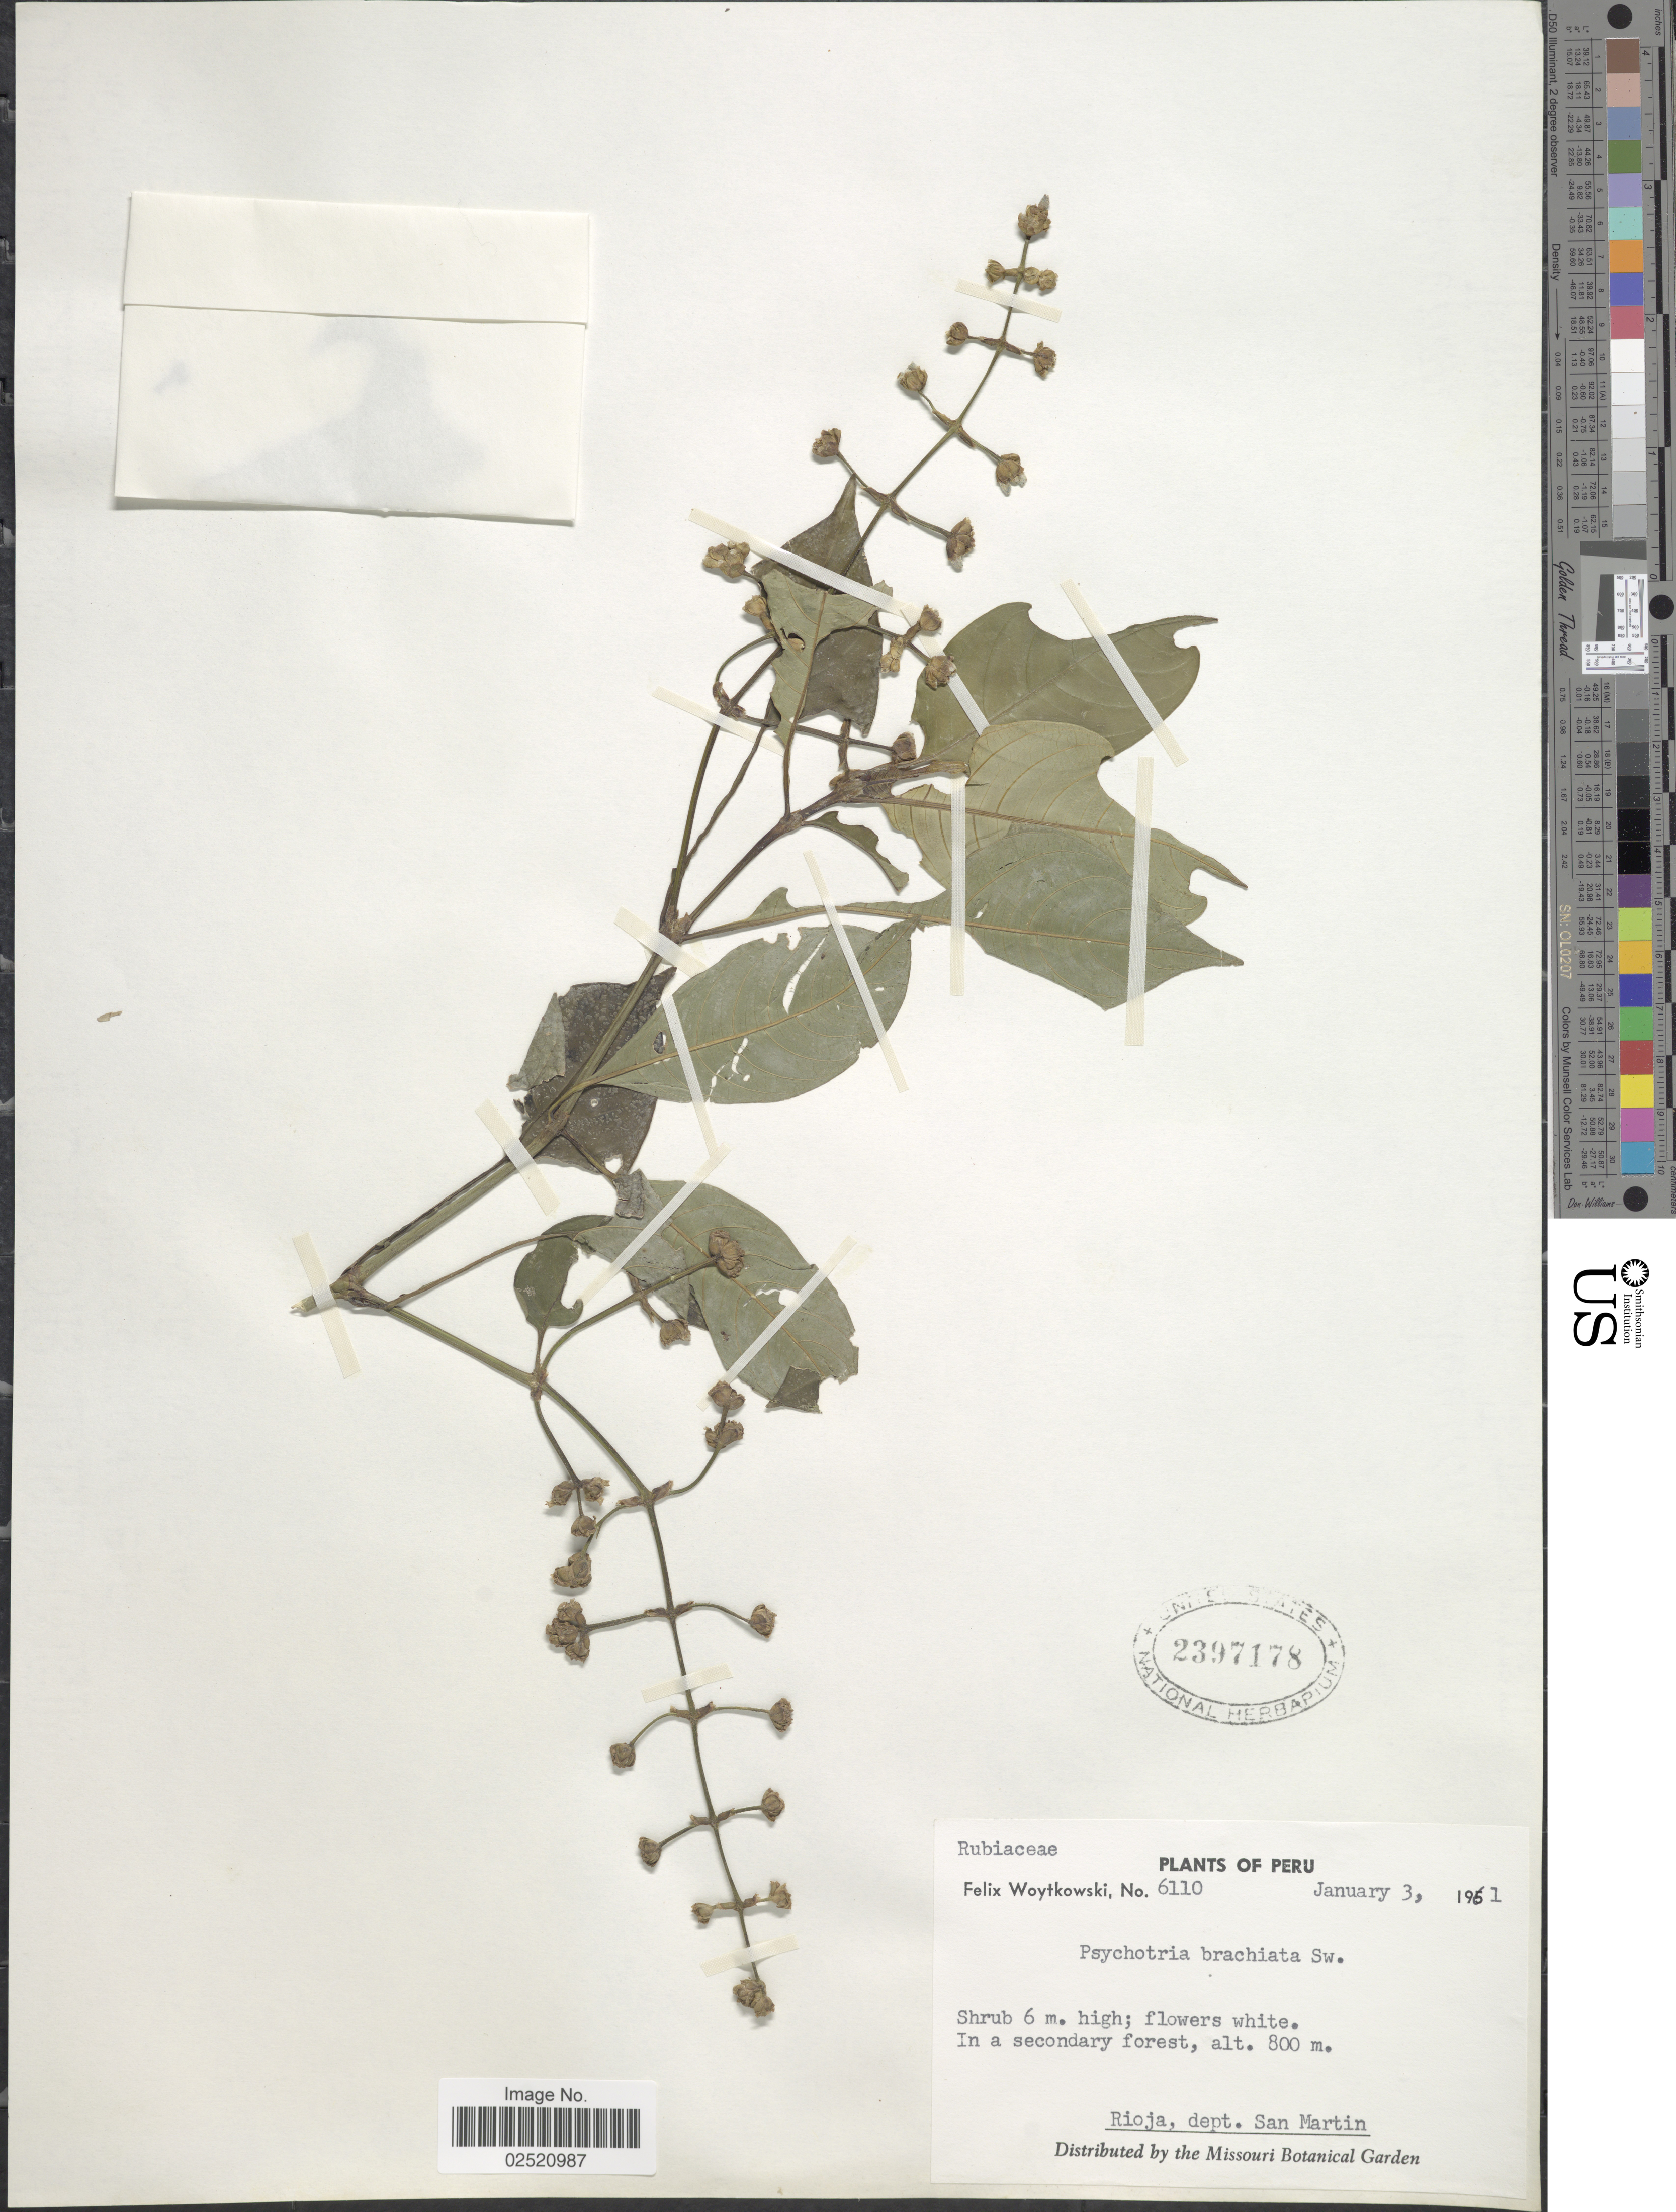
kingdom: Plantae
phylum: Tracheophyta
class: Magnoliopsida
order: Gentianales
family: Rubiaceae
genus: Psychotria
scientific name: Psychotria caerulea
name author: Ruiz & Pav.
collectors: F. Woytkowski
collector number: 6110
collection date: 1961-01-03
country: Peru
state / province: San Martín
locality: In a secondary forest, Rioja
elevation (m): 800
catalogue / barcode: US 2397178